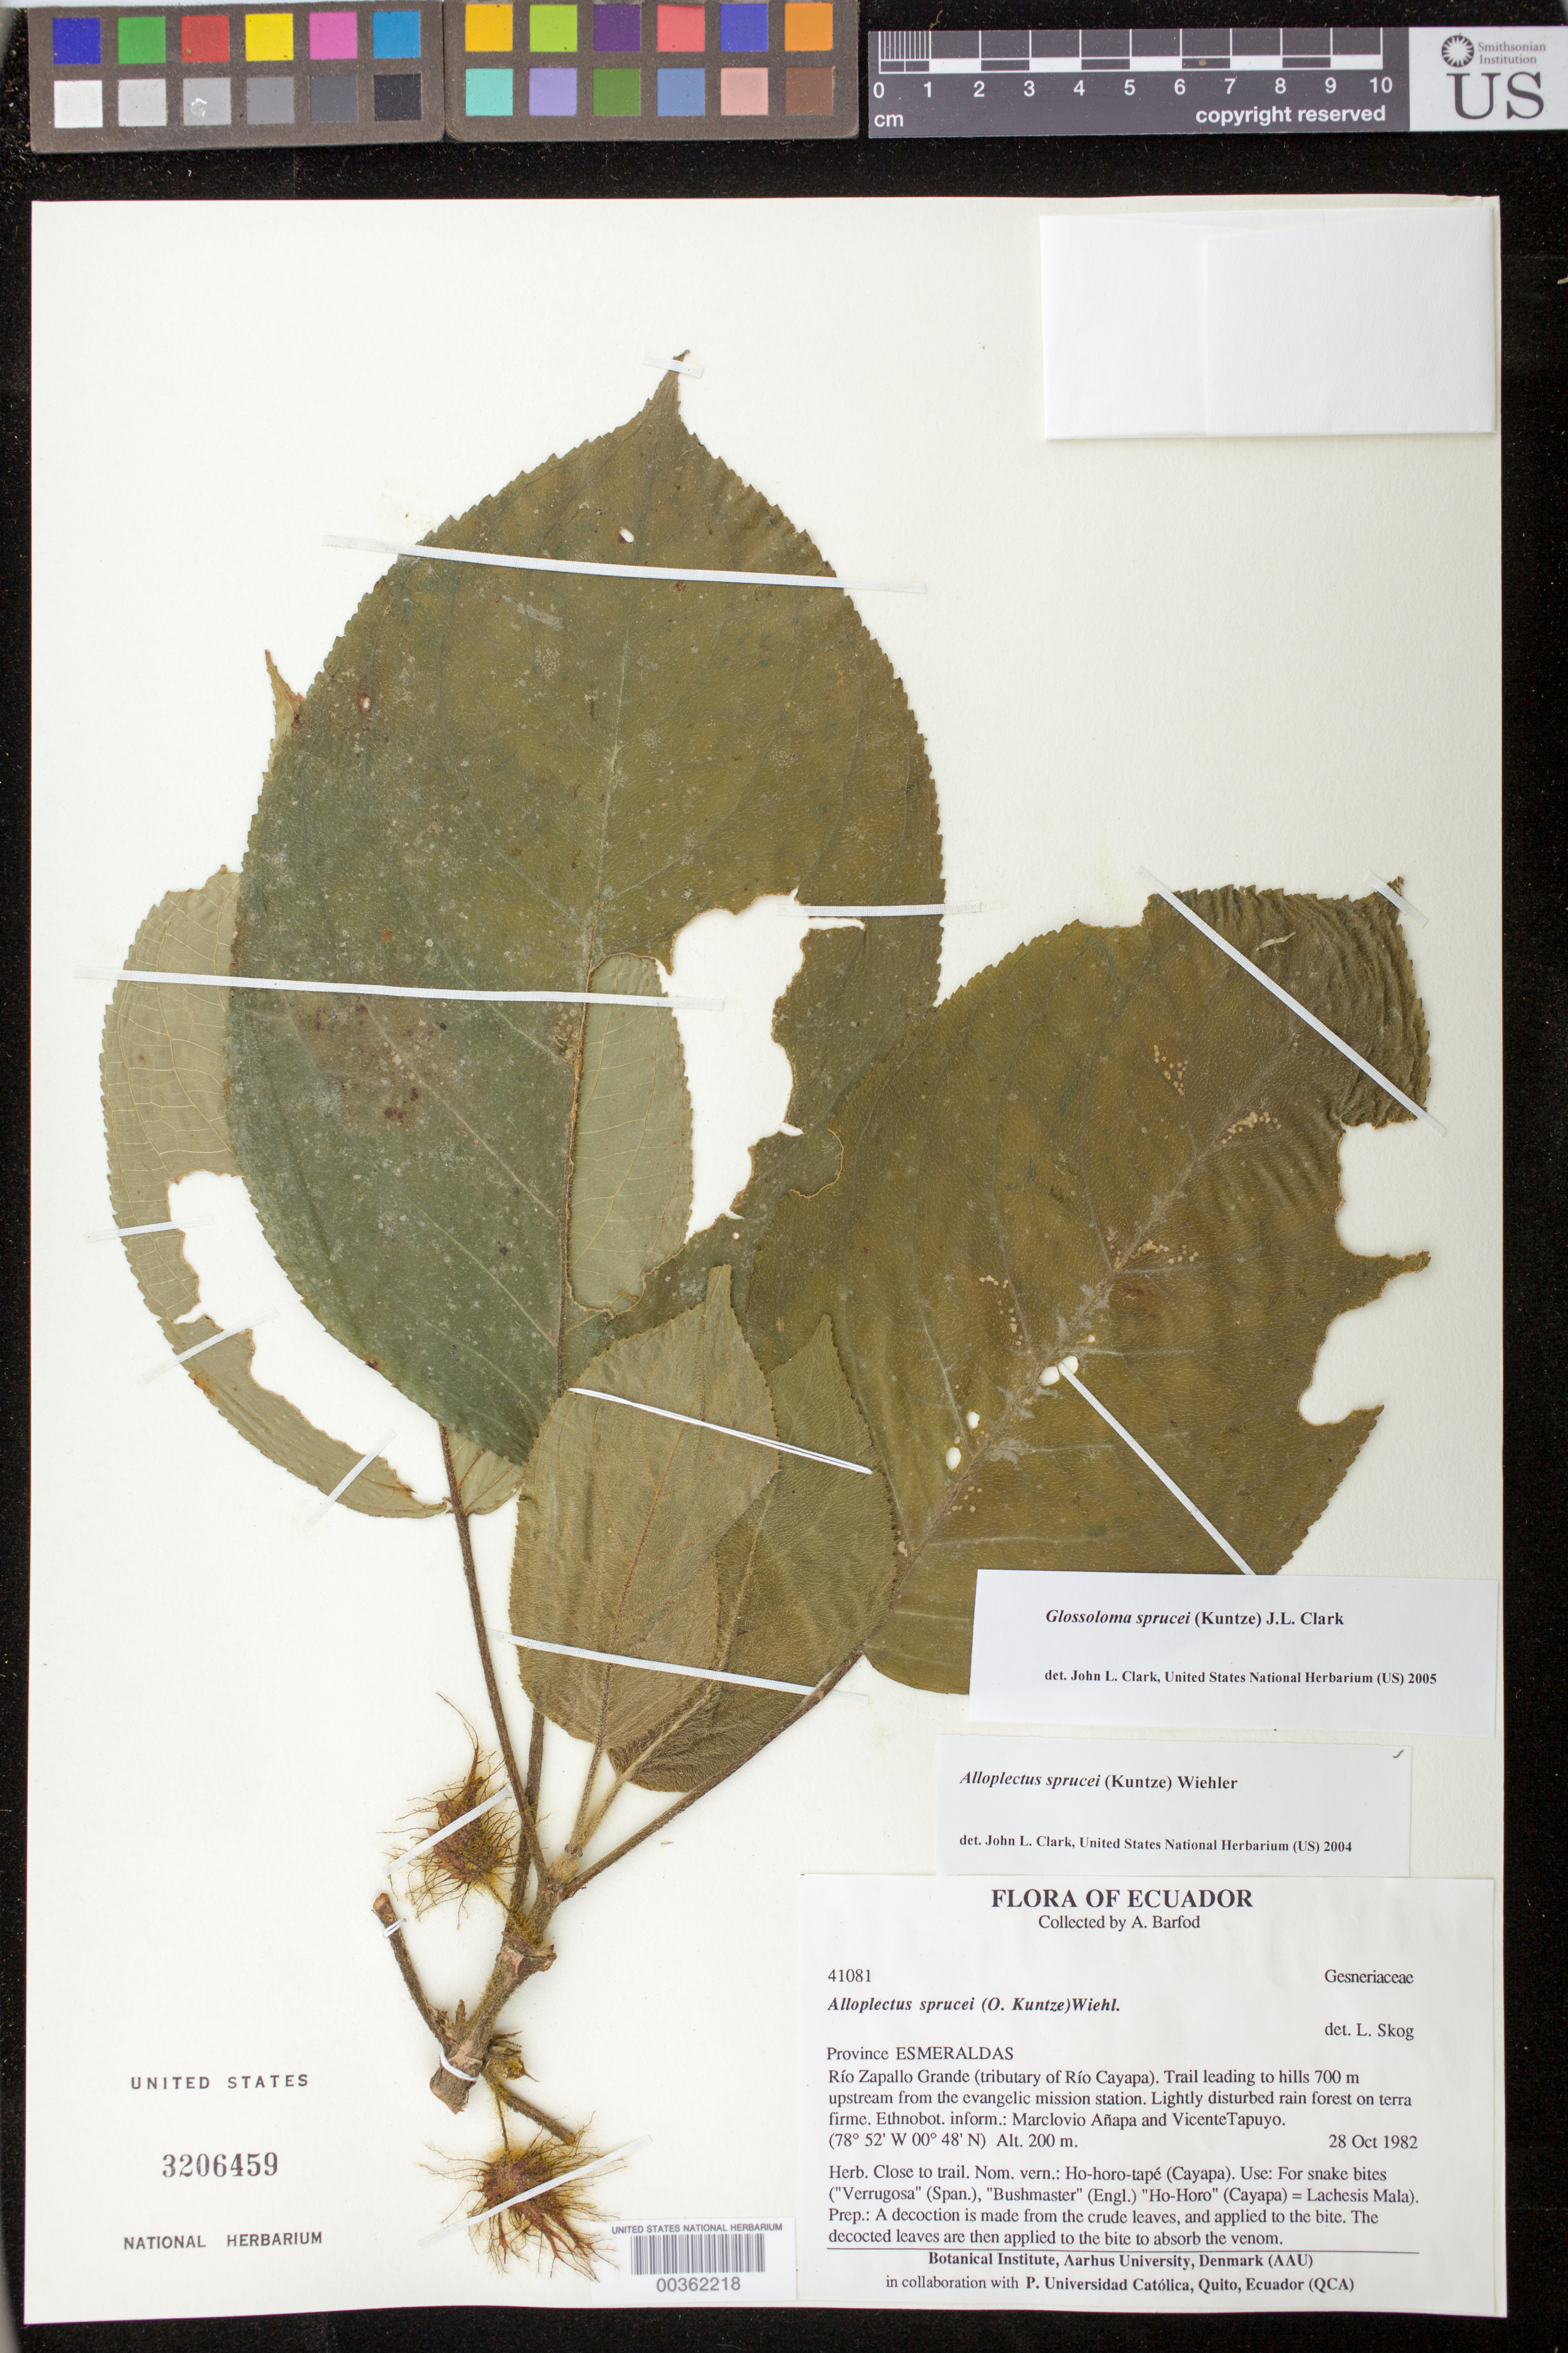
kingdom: Plantae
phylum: Tracheophyta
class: Magnoliopsida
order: Lamiales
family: Gesneriaceae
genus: Glossoloma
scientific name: Glossoloma sprucei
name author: (Kuntze) J.L. Clark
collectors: A. Barfod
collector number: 41081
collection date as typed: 28 Oct 1982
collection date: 1982-10-28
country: Ecuador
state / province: Esmeraldas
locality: Río Zapallo Grande (trib. of Río Cayapa). Trail leading to hills 700 m upstream from the evangelic mission station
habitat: Lightly disturbed rain forest on terra firme.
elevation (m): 200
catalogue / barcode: US 3206459